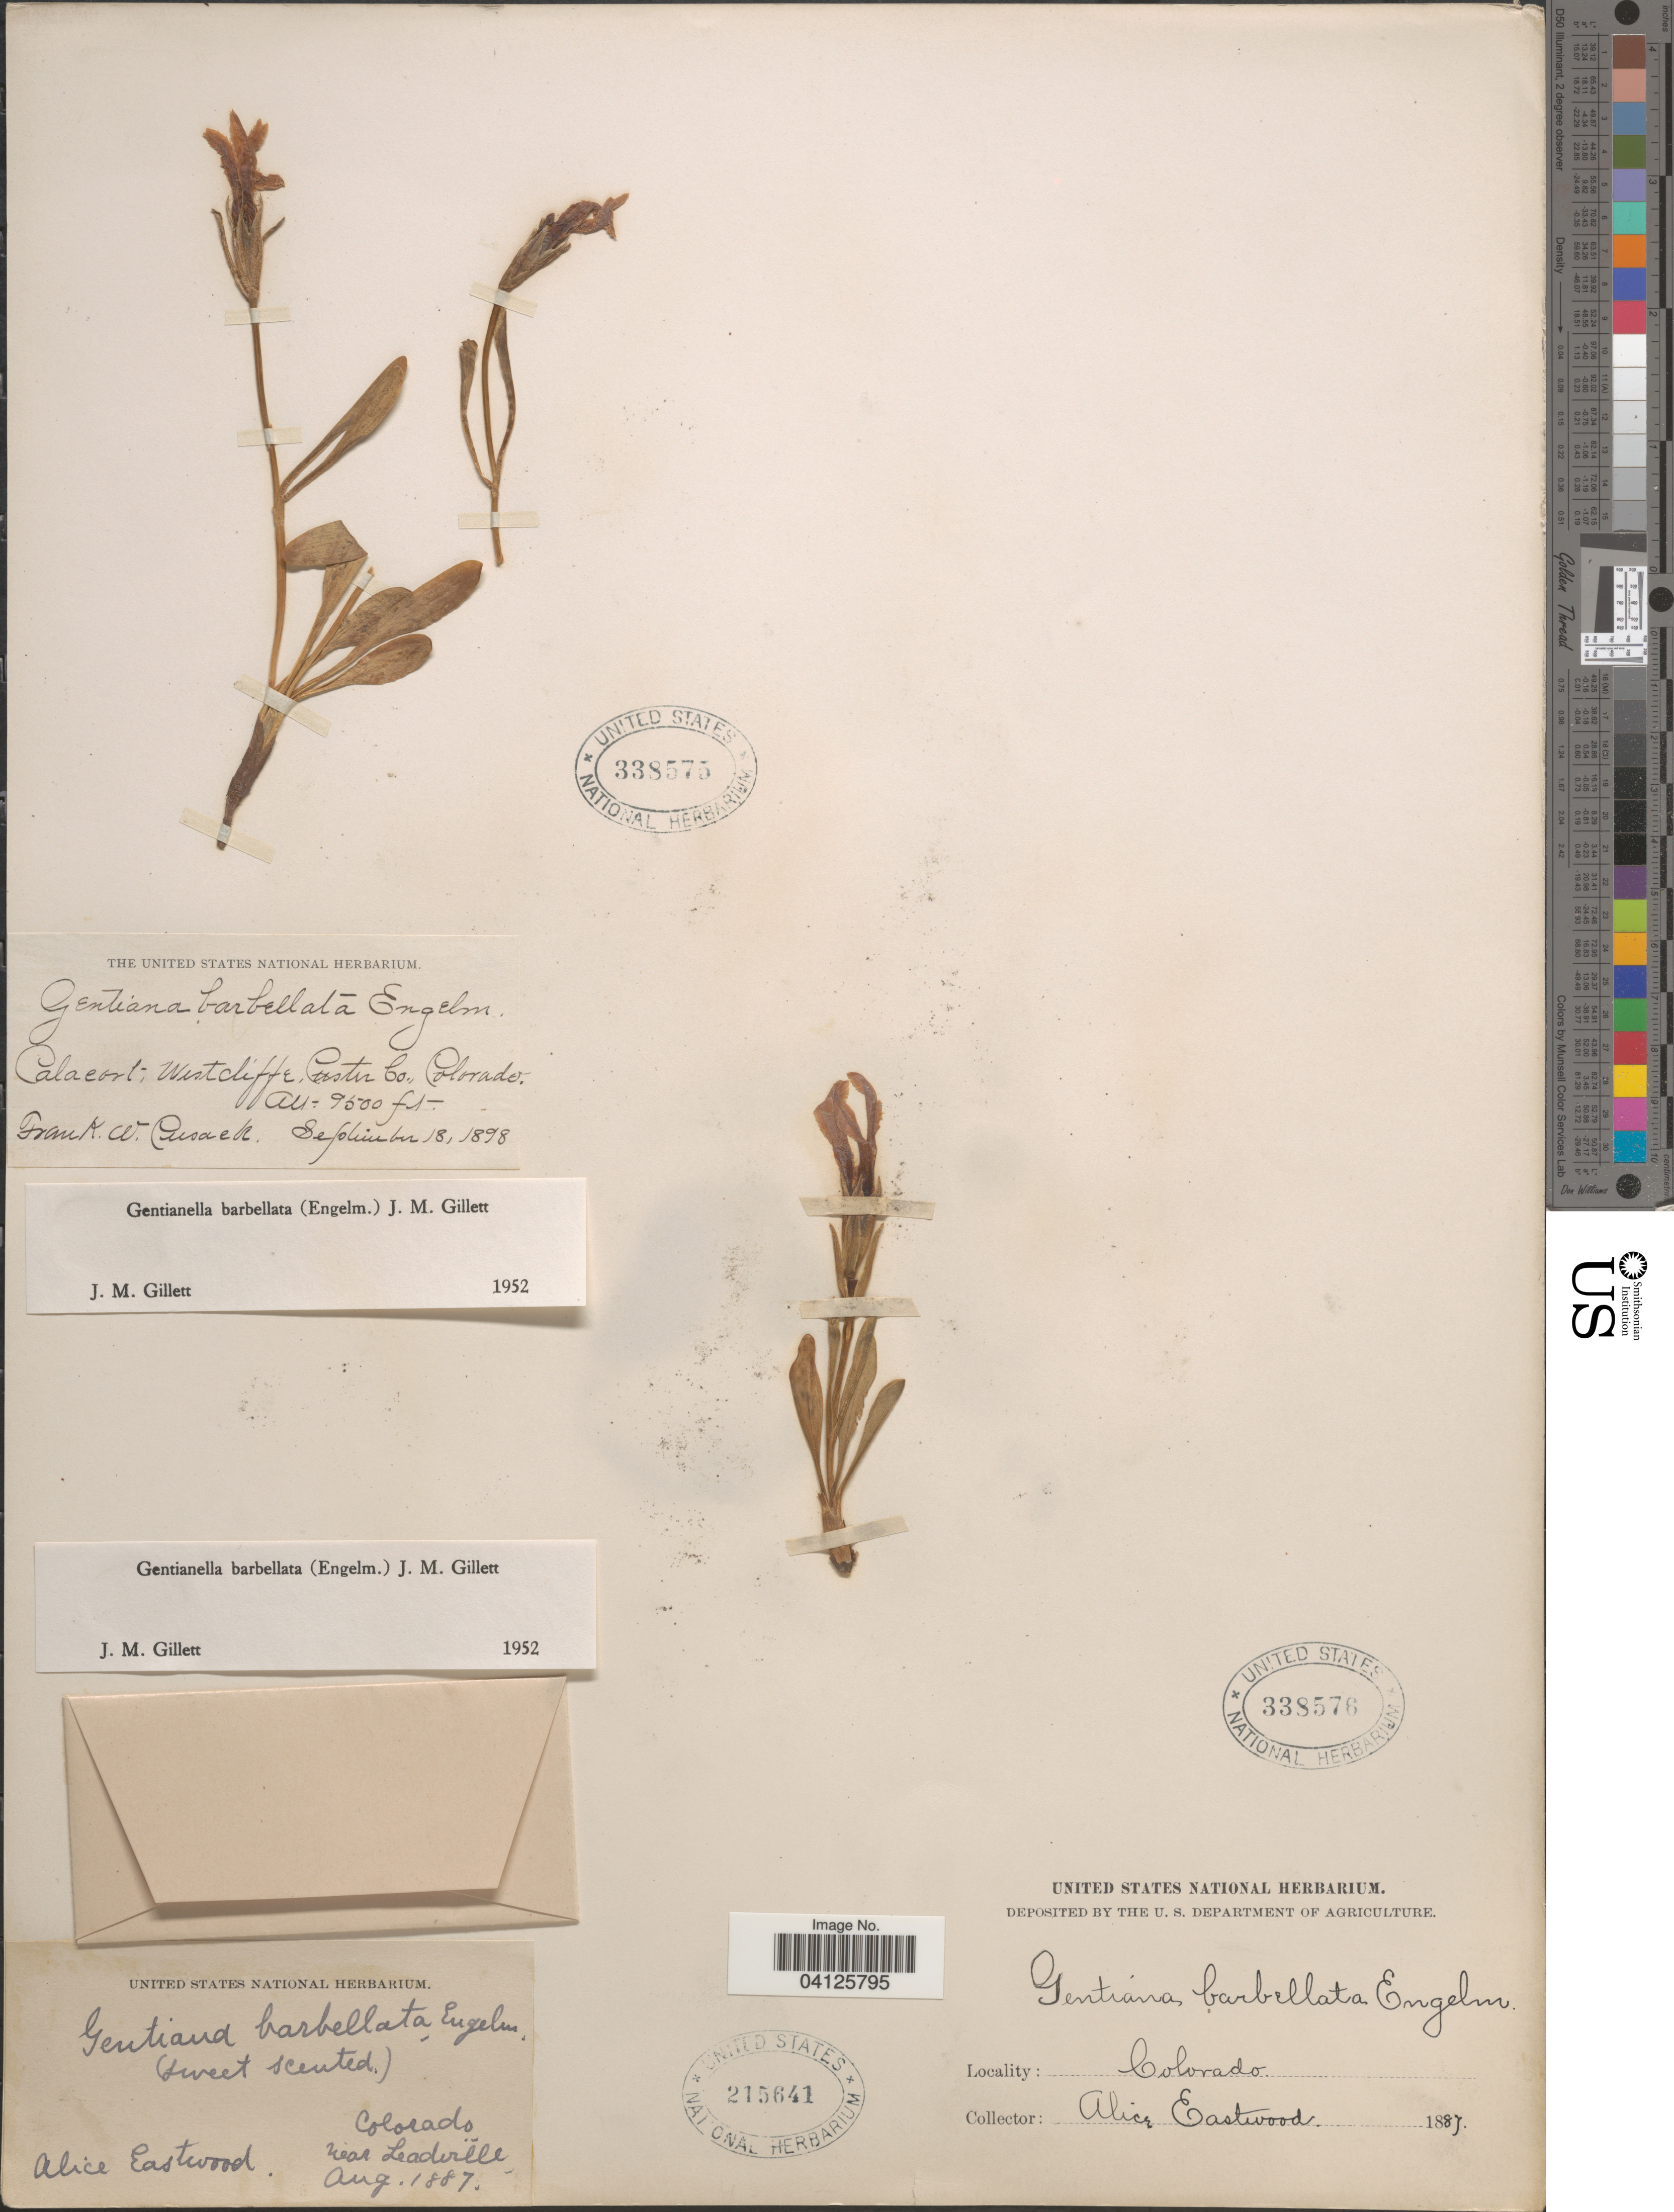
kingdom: Plantae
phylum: Tracheophyta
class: Magnoliopsida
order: Gentianales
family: Gentianaceae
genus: Gentianella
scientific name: Gentianella barbellata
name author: (Engelm.) J.M. Gillett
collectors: A. Eastwood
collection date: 1887-08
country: United States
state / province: Colorado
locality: Near Leaderville.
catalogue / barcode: US 215641-2